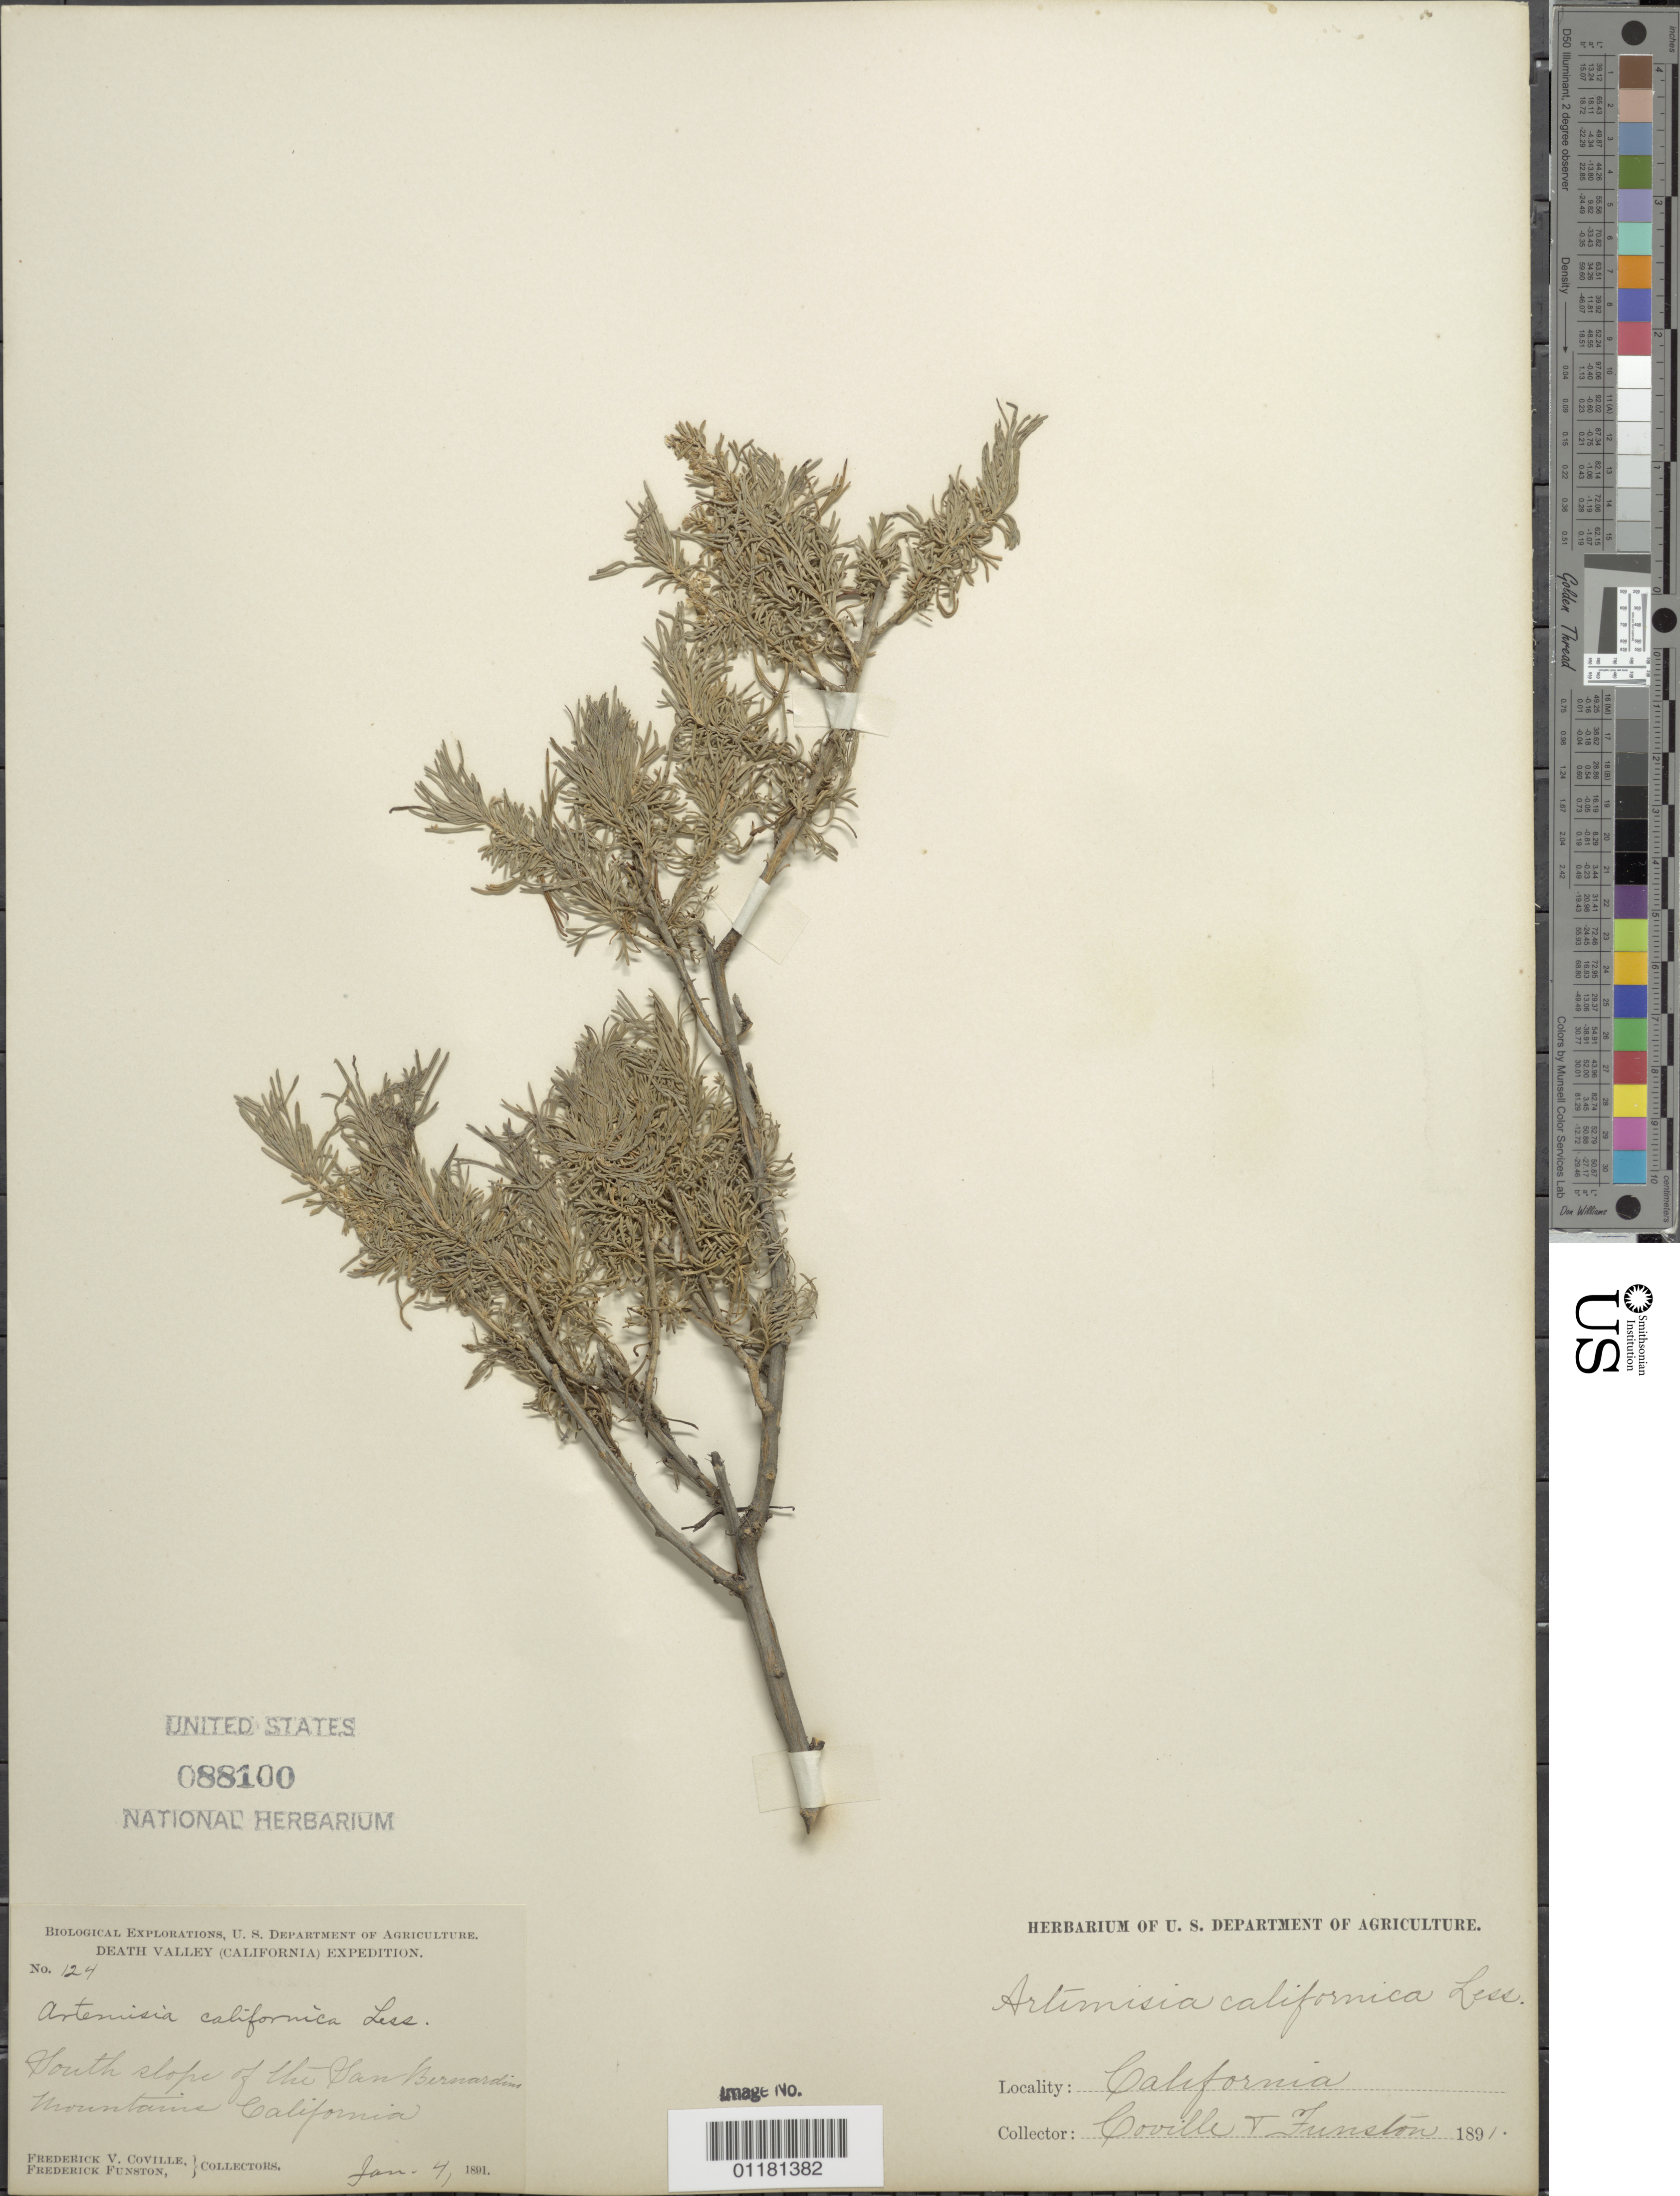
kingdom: Plantae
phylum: Tracheophyta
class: Magnoliopsida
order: Asterales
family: Asteraceae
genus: Artemisia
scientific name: Artemisia californica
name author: Less.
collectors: F. V. Coville & F. Funston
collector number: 124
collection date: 1891-01-04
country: United States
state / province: California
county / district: San Bernardino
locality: South slope of the San Bernardino Mts.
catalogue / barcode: US 88100